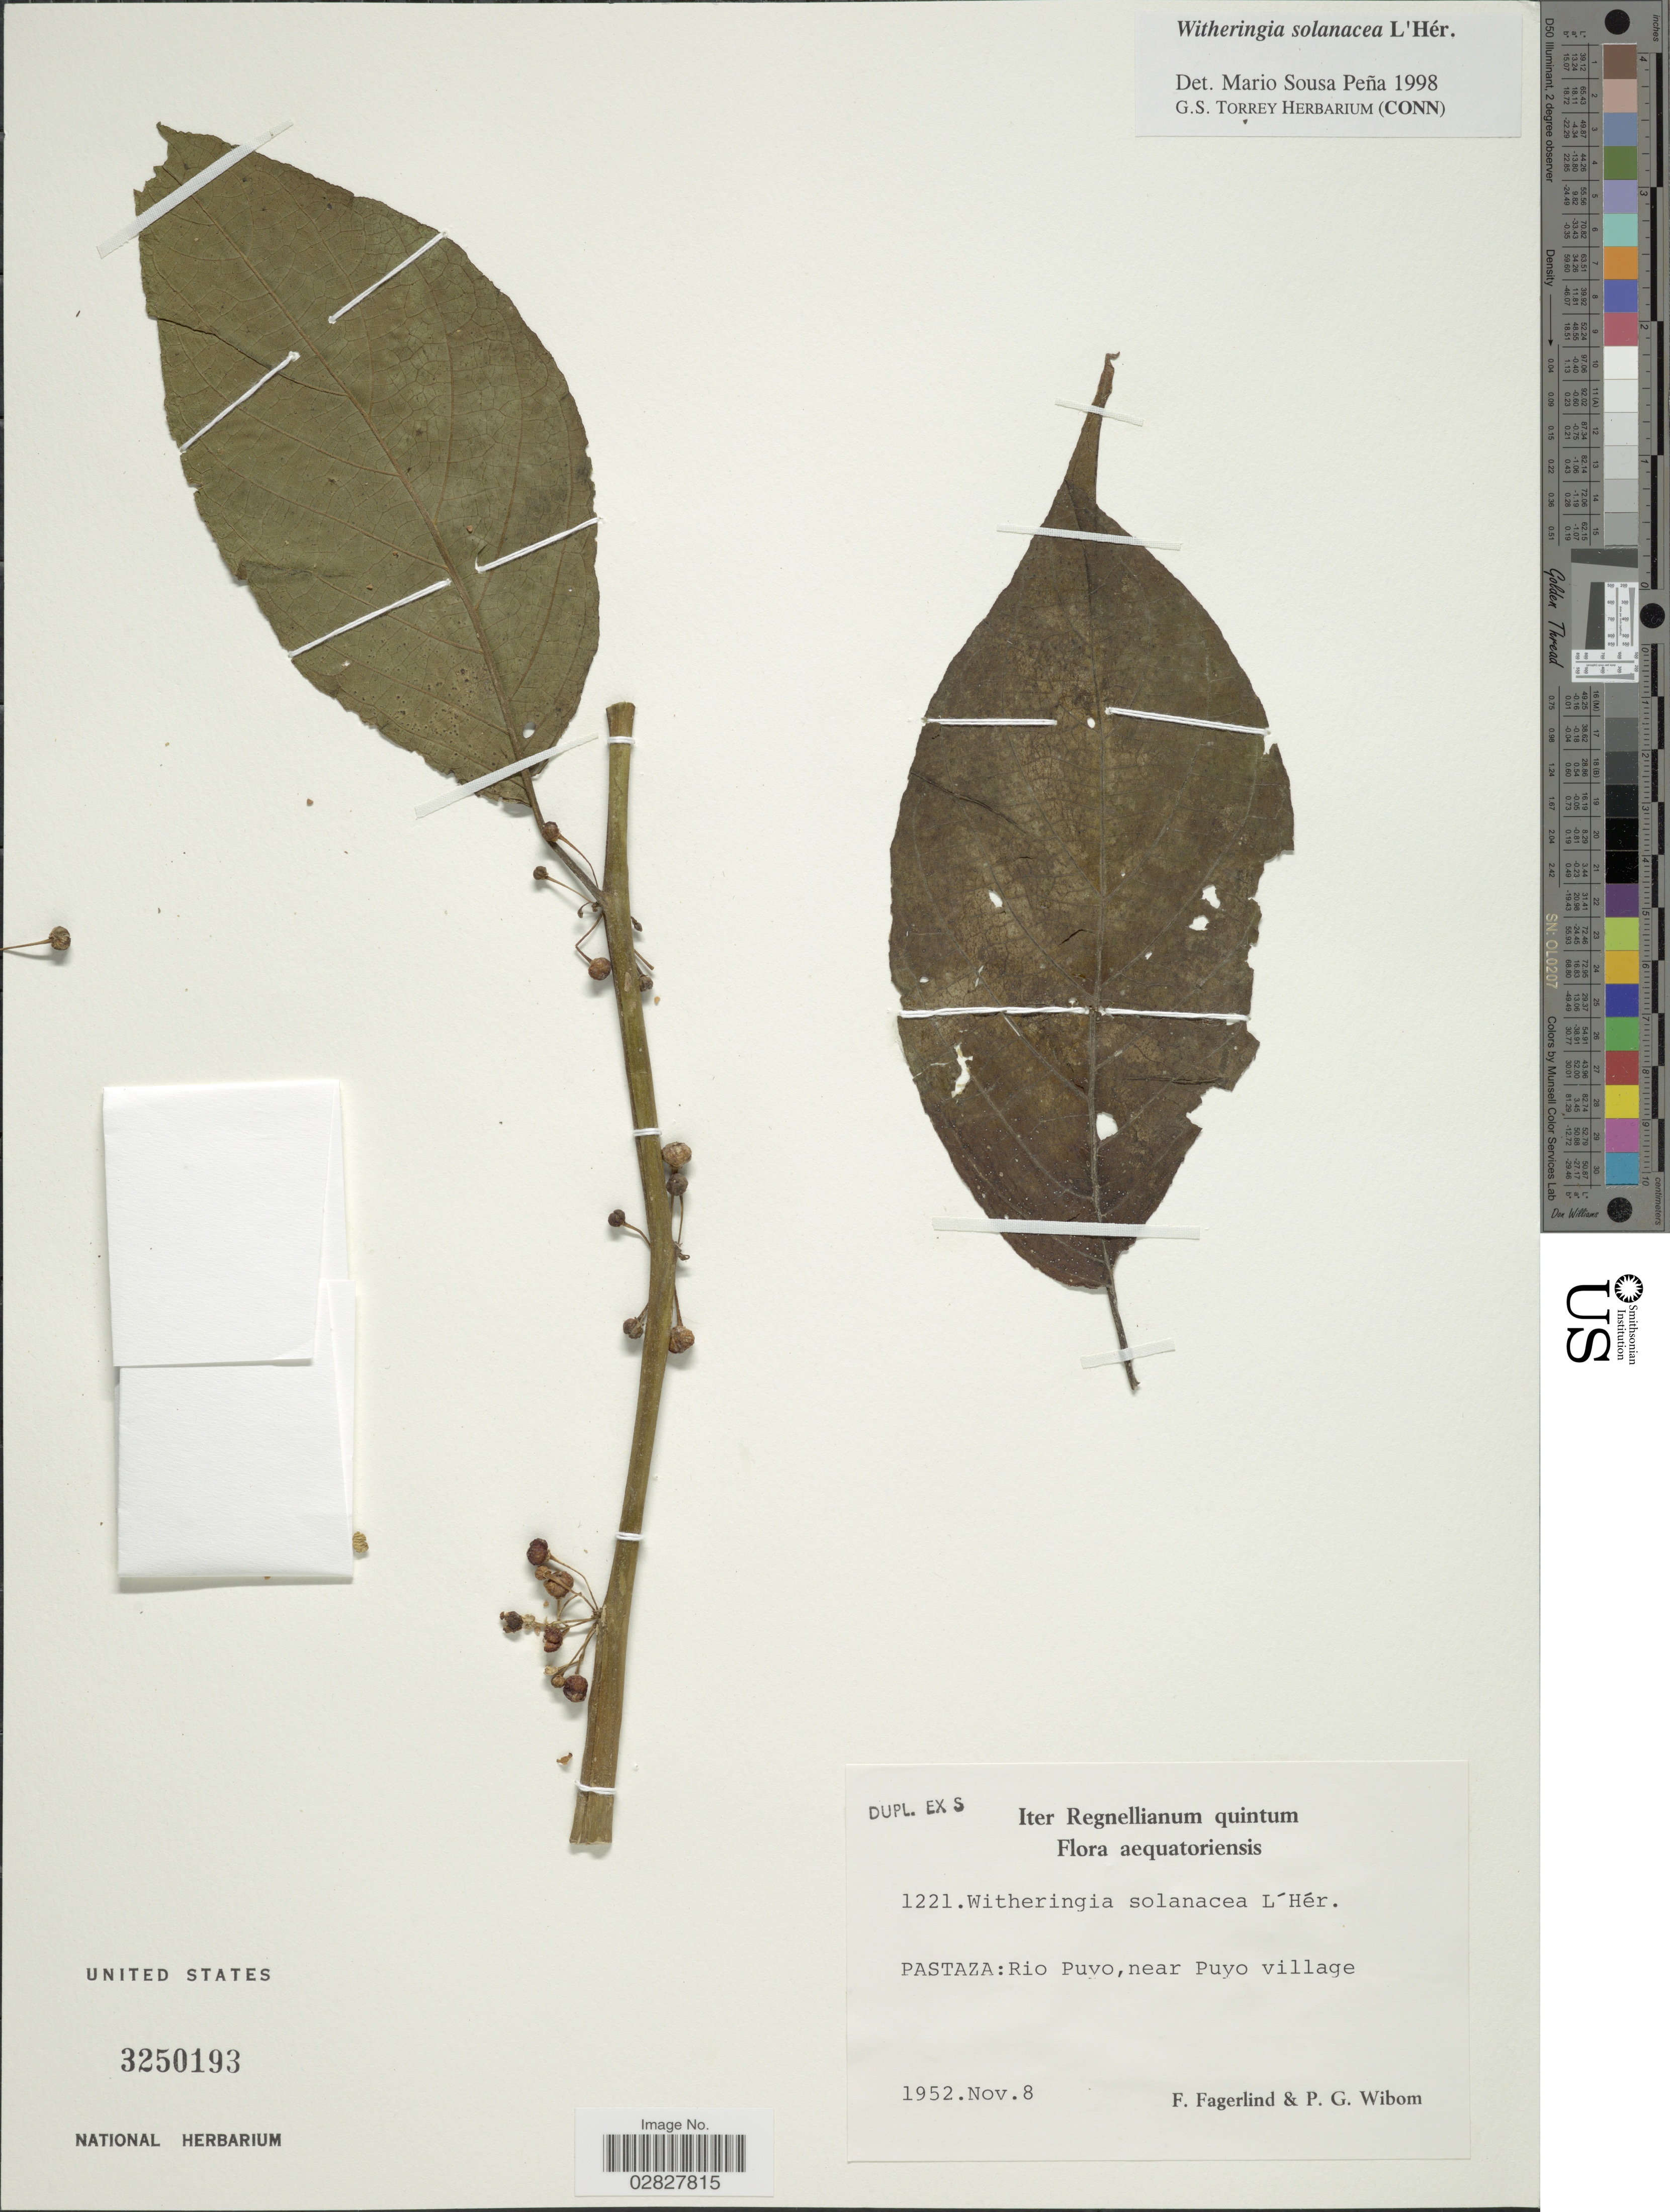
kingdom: Plantae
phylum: Tracheophyta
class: Magnoliopsida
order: Solanales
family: Solanaceae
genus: Witheringia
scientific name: Witheringia solanacea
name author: L'Hér.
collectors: F. Fagerlind & P. Wibom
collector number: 1221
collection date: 1952-11-08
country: Ecuador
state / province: Pastaza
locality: Pastaza: Rio Puyo, near Puyo village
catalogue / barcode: US 3250193